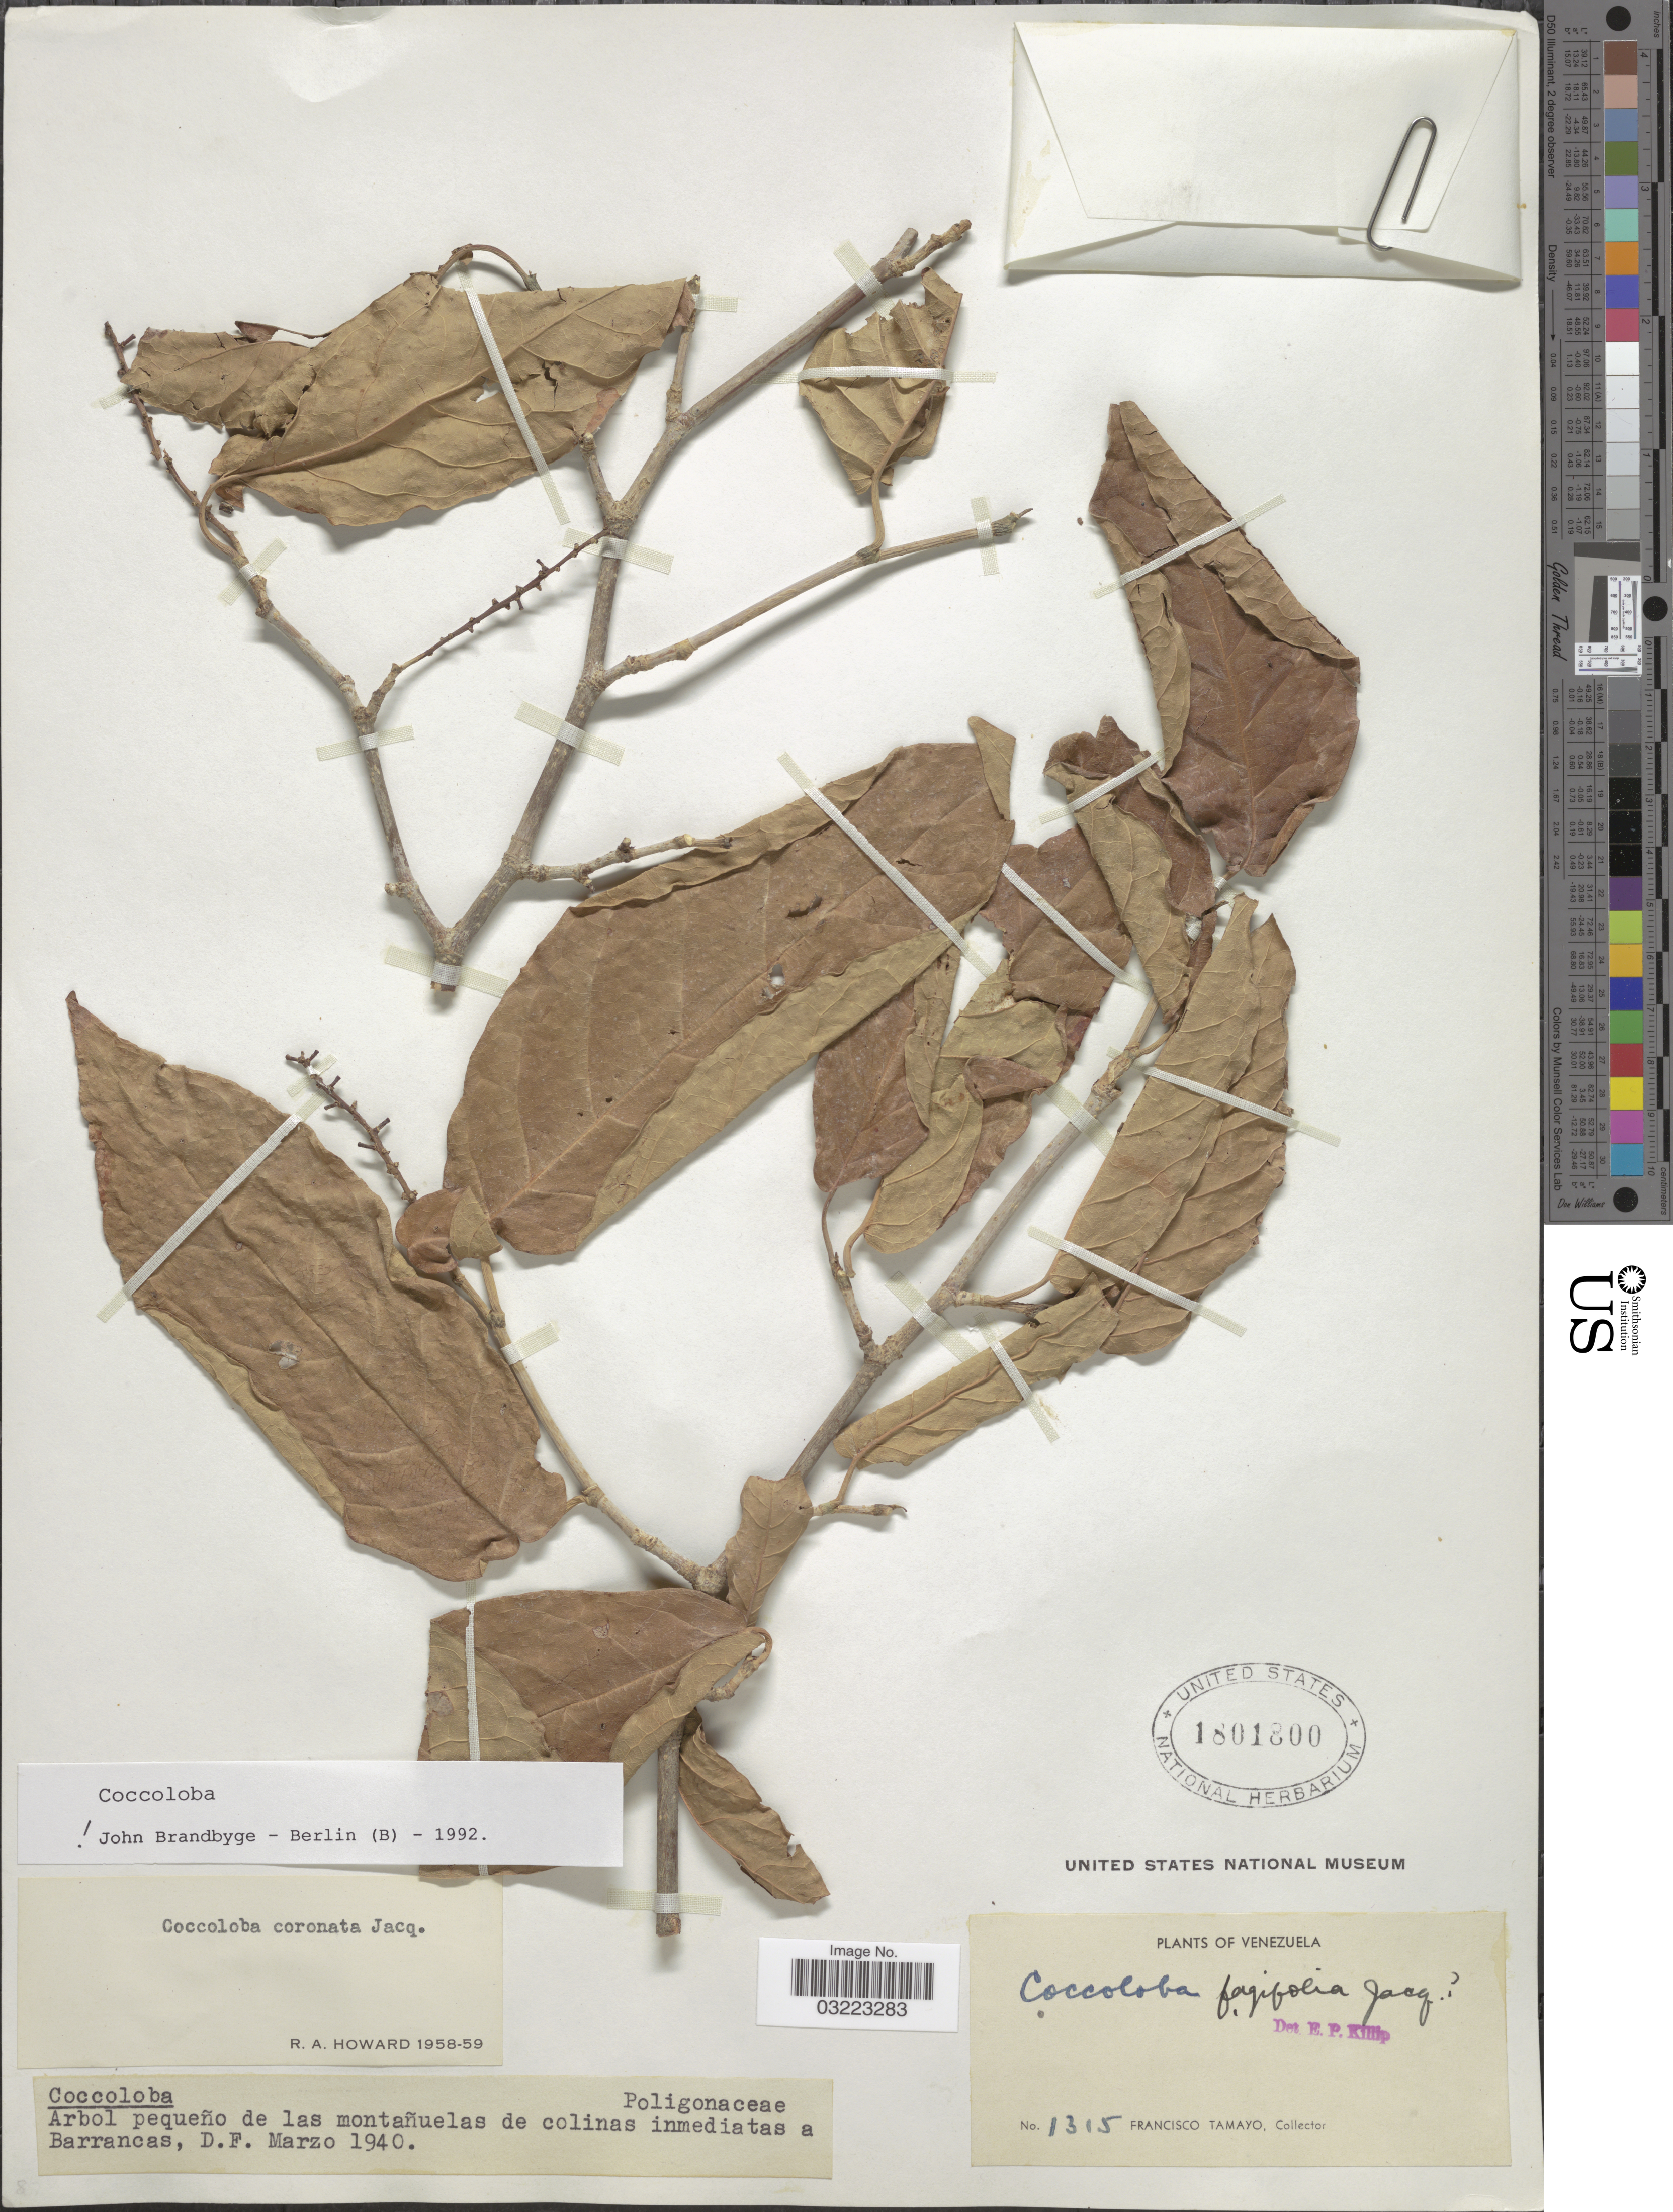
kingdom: Plantae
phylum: Tracheophyta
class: Magnoliopsida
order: Caryophyllales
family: Polygonaceae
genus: Coccoloba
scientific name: Coccoloba coronata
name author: Jacq.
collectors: F. Tamayo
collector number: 1315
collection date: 1940-03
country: Venezuela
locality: Barrancas, D. F.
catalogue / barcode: US 1801800